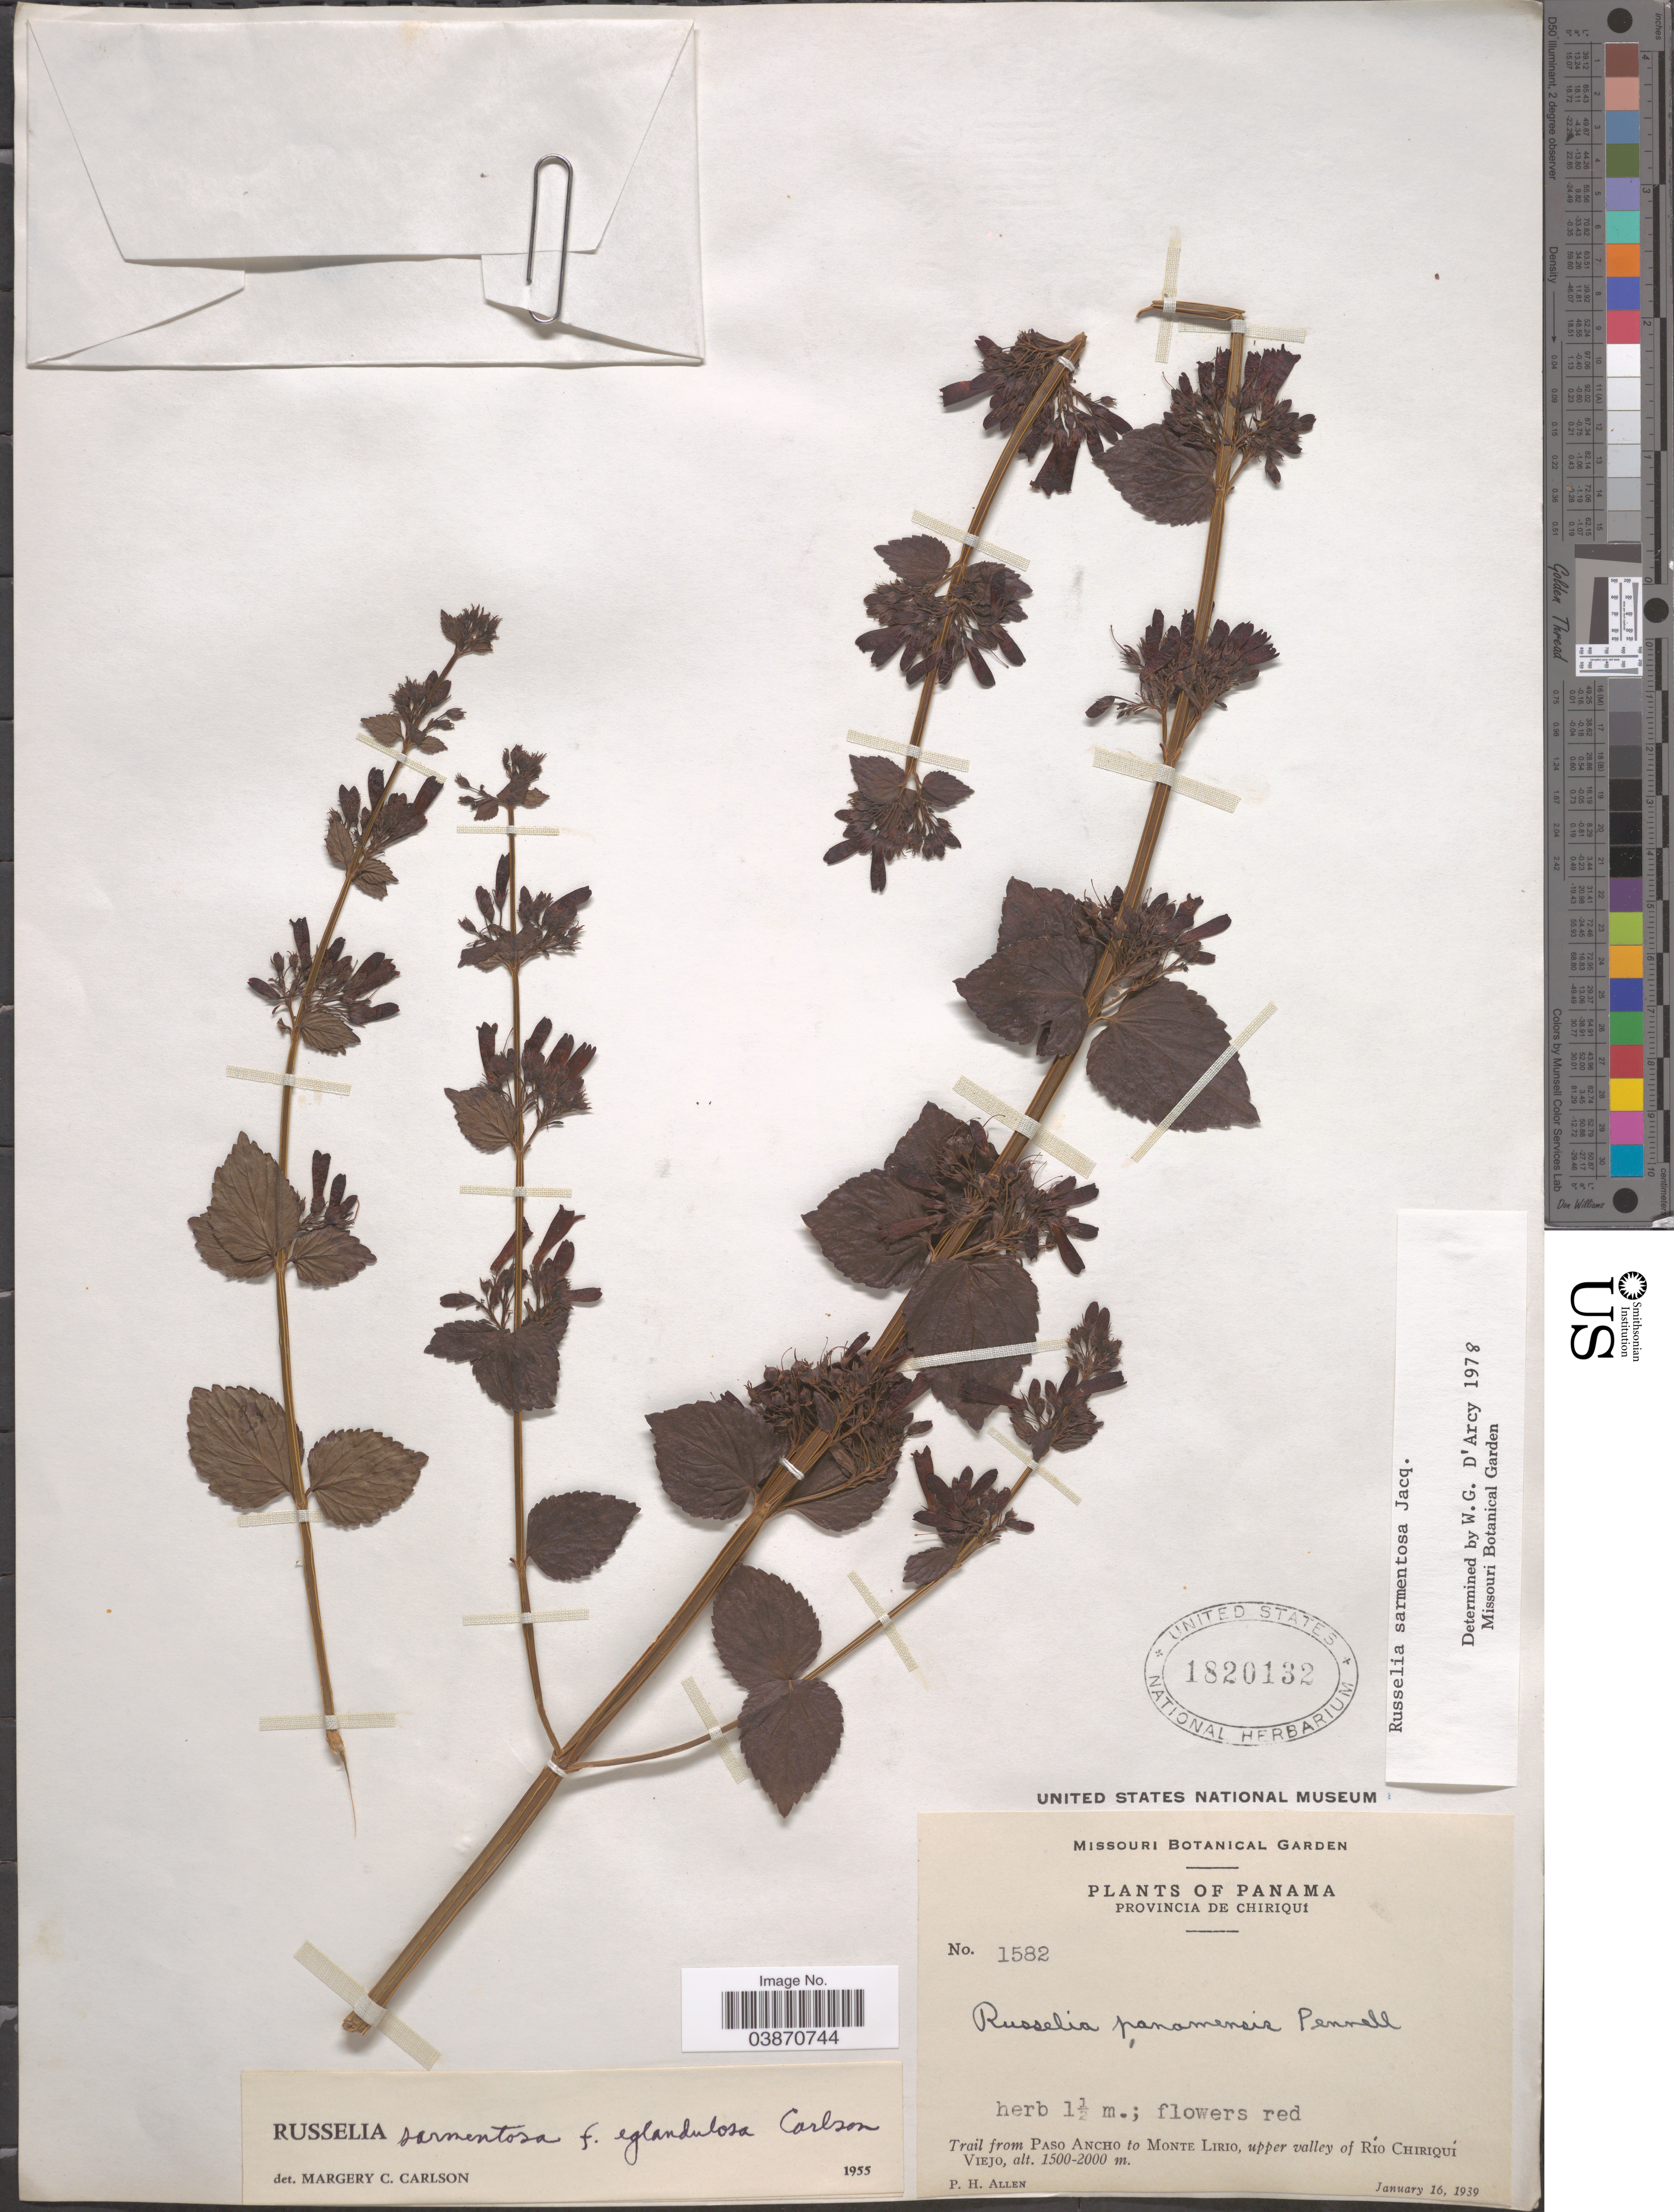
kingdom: Plantae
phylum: Tracheophyta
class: Magnoliopsida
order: Lamiales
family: Plantaginaceae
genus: Russelia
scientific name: Russelia sarmentosa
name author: Jacq.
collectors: P. H. Allen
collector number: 1582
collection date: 1939-01-16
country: Panama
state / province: Chiriqui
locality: Trail from Paso Ancho to Monte Lirio, upper valley of Río Chiriquí Viejo.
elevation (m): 1500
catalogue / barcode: US 1820132